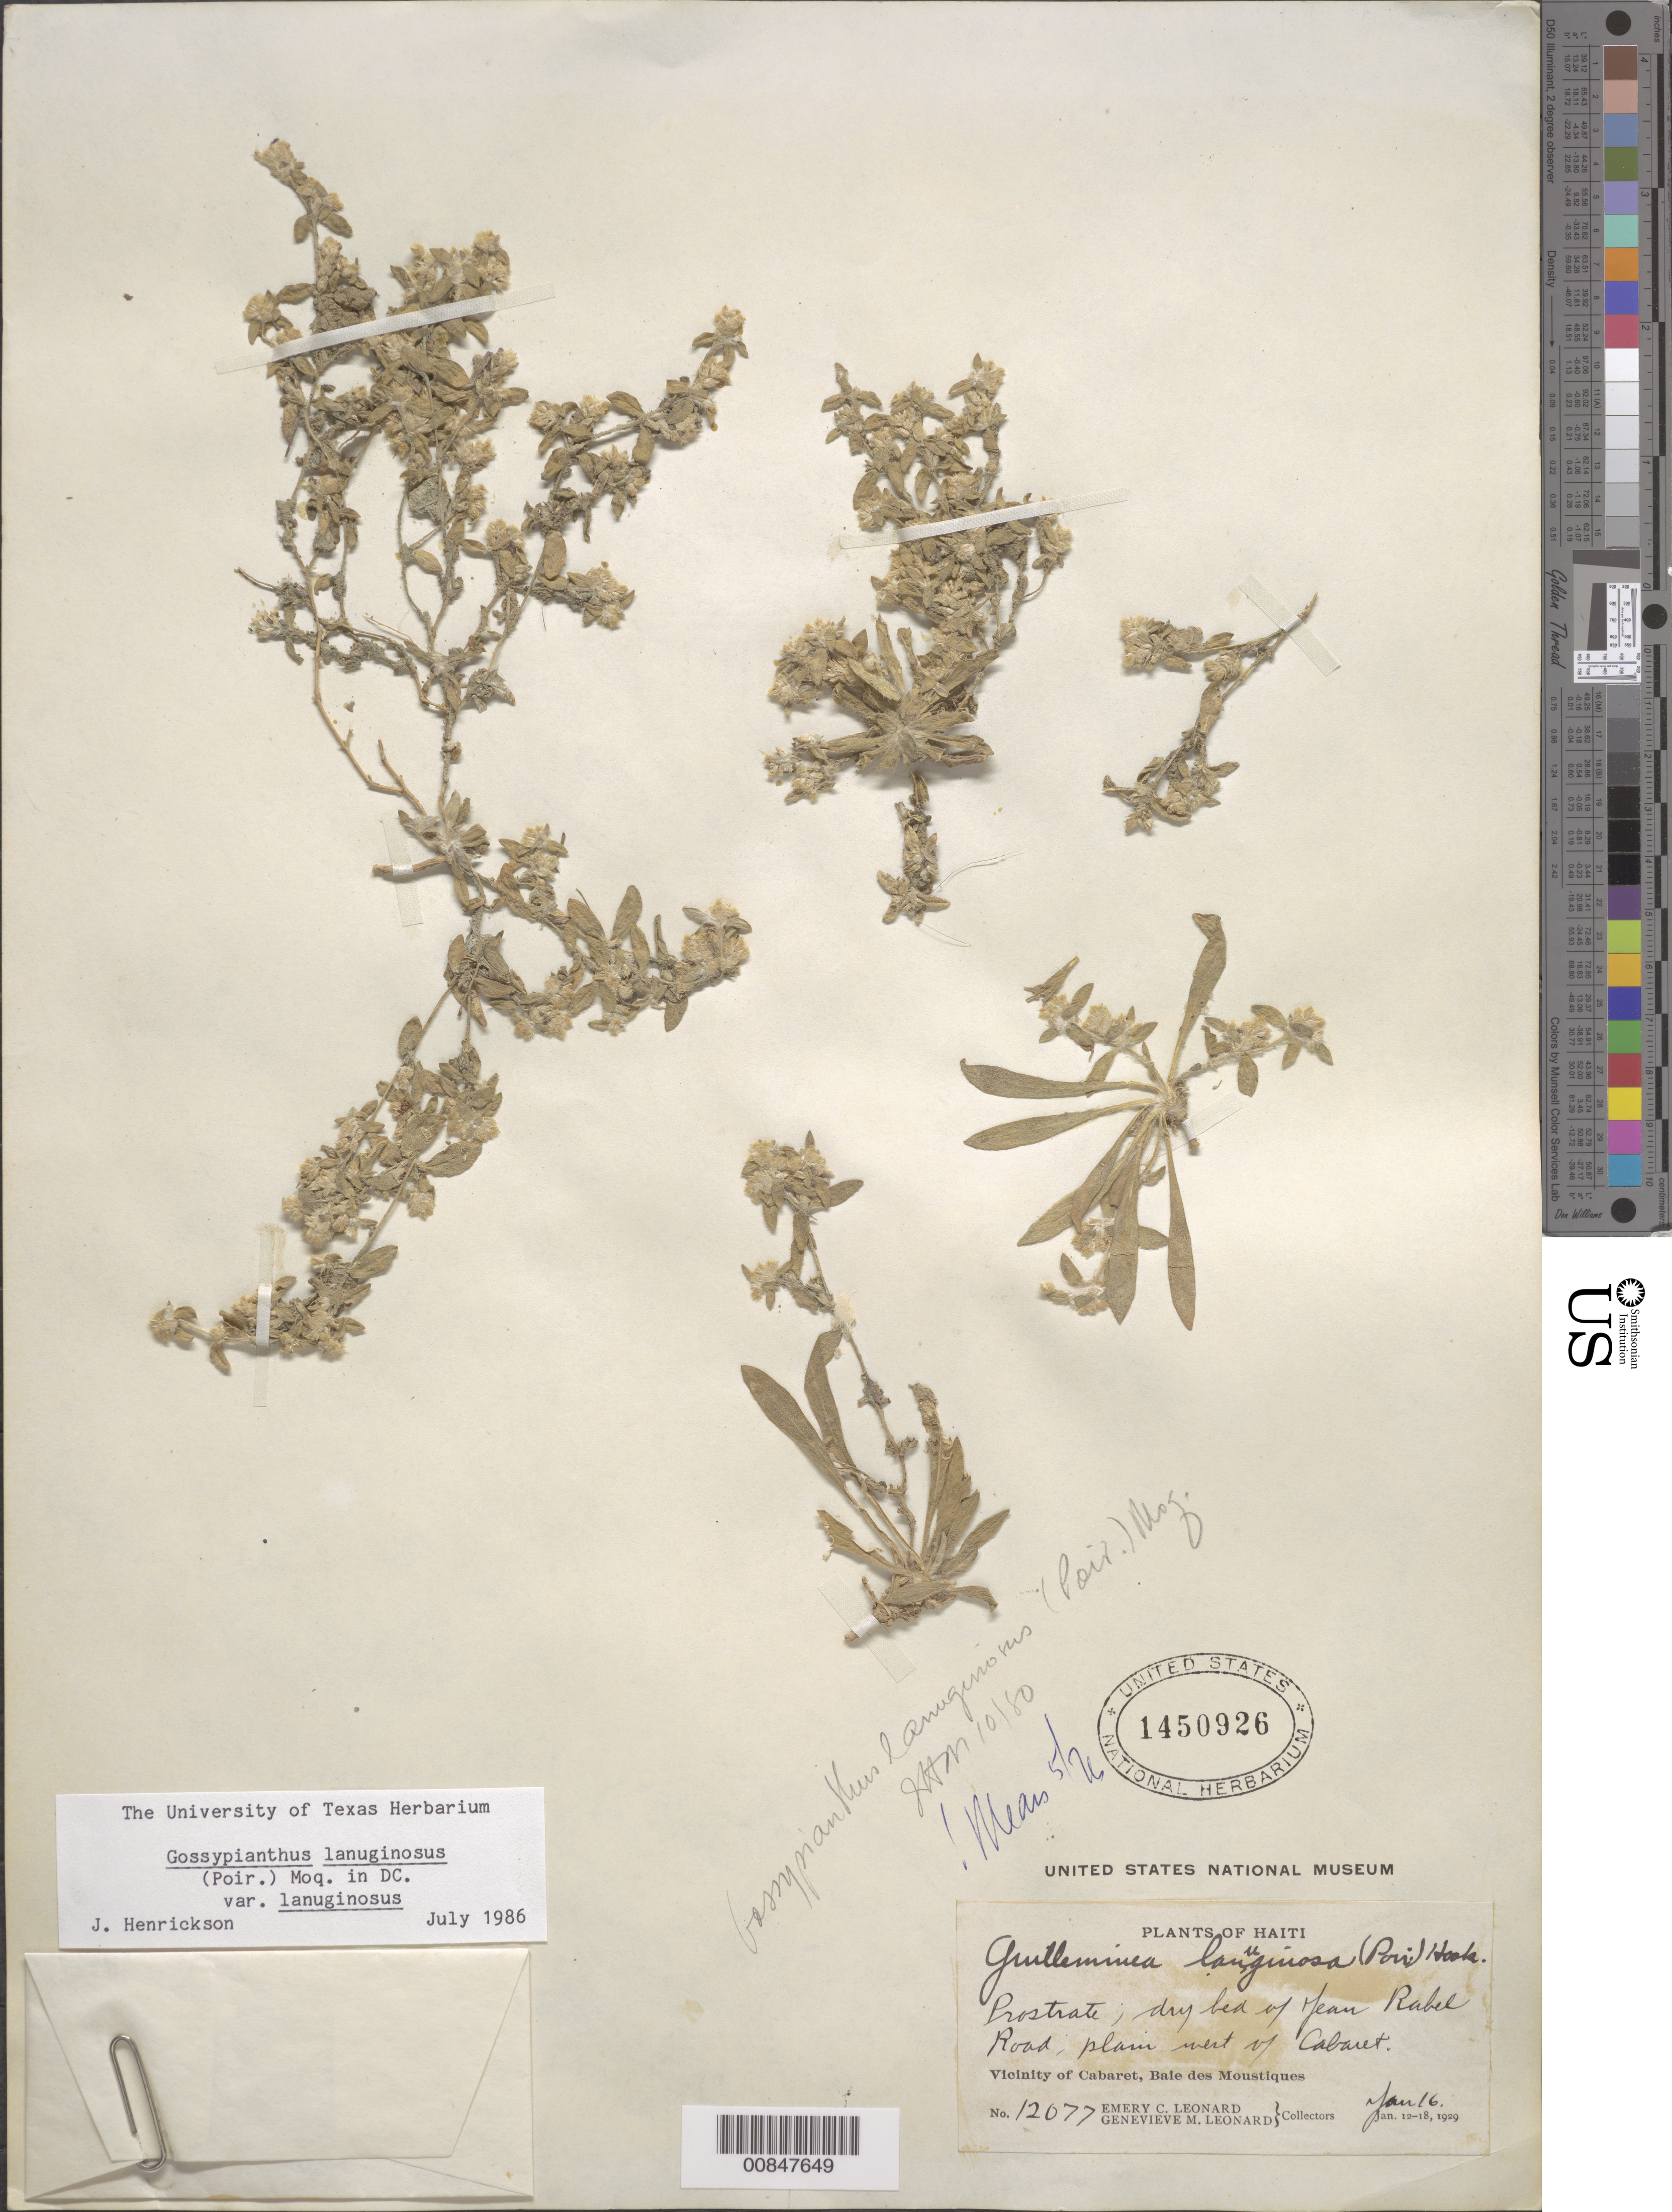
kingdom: Plantae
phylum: Tracheophyta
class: Magnoliopsida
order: Caryophyllales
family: Amaranthaceae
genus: Guilleminea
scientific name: Guilleminea lanuginosa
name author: (Poir.) Benth. & Hook. f.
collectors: E. C. Leonard & G. M. Leonard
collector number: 12077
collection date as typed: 16 Jan 1929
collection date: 1929-01-16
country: Haiti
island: Hispaniola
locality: Vicinity of Cabaret, Baie des Moustiques. Dry bed of Jean Rabel Road, plain west of Cabaret.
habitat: Dry bed of road.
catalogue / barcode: US 1450926